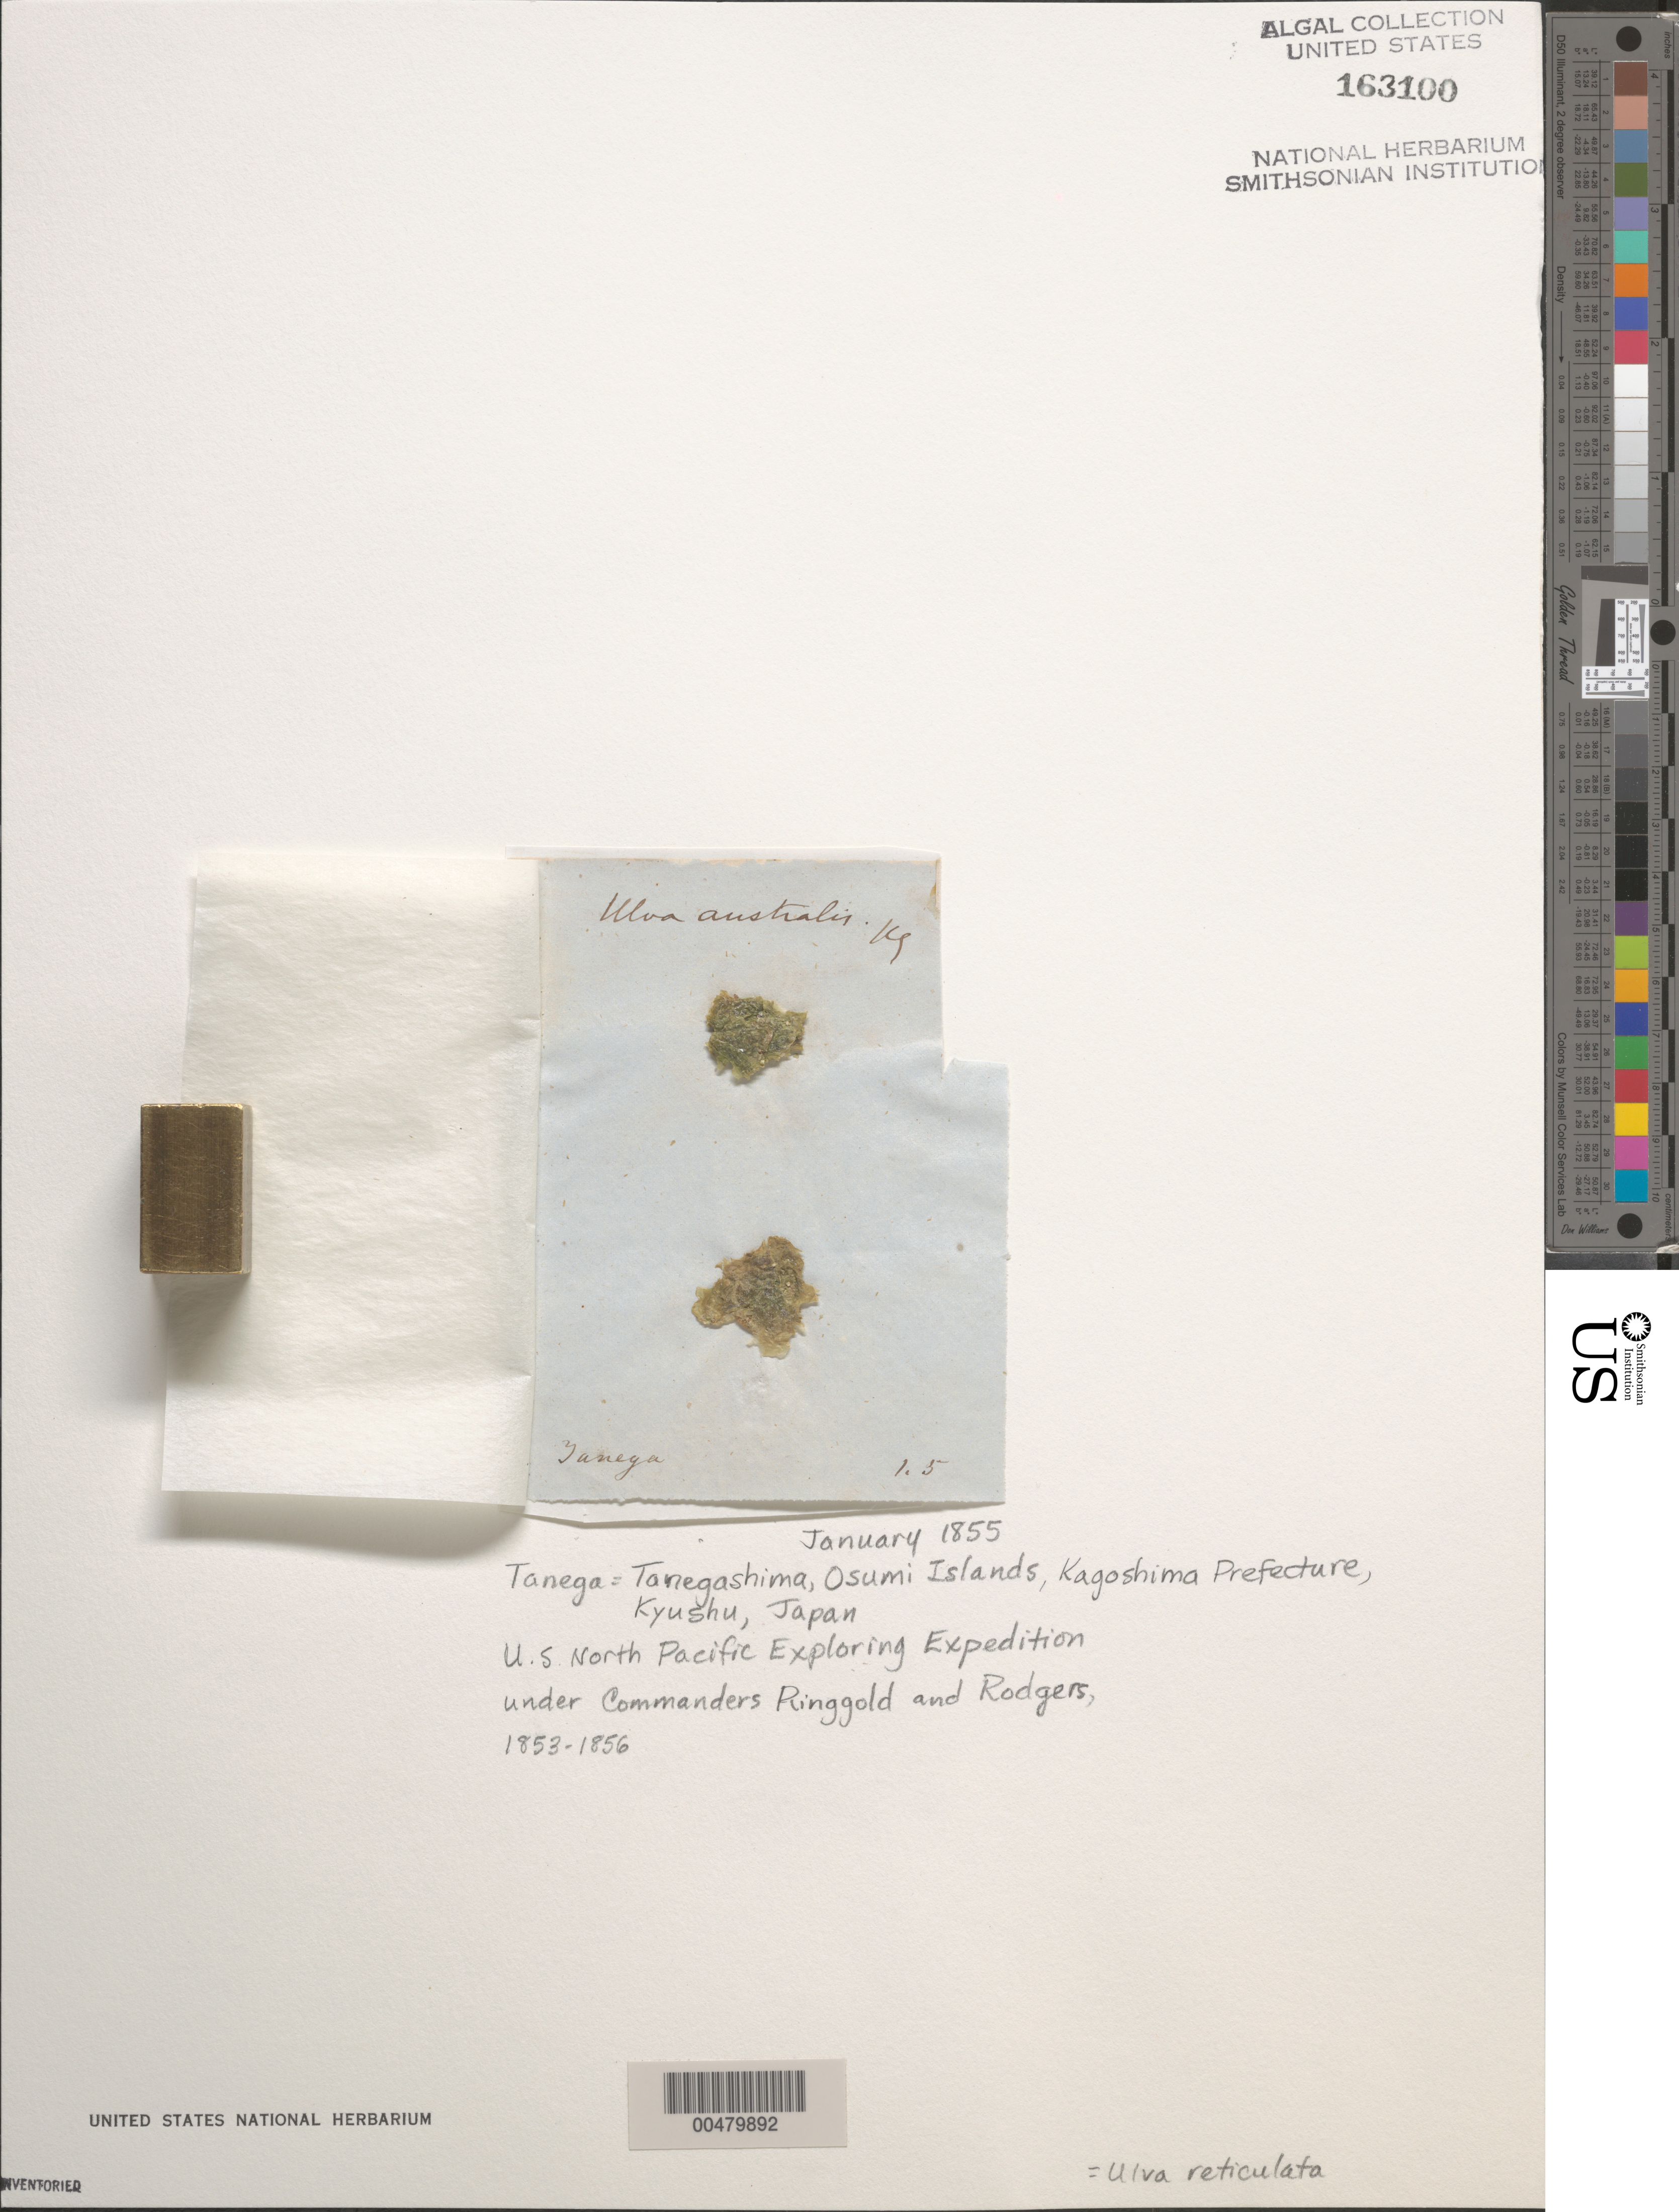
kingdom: Plantae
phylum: Chlorophyta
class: Ulvophyceae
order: Ulvales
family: Ulvaceae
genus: Ulva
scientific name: Ulva reticulata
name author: Forssk.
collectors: C. Wright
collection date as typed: Jan 1855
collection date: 1855-01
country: Japan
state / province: Kagosima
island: Tanegashima (Tanega)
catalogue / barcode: US 163100